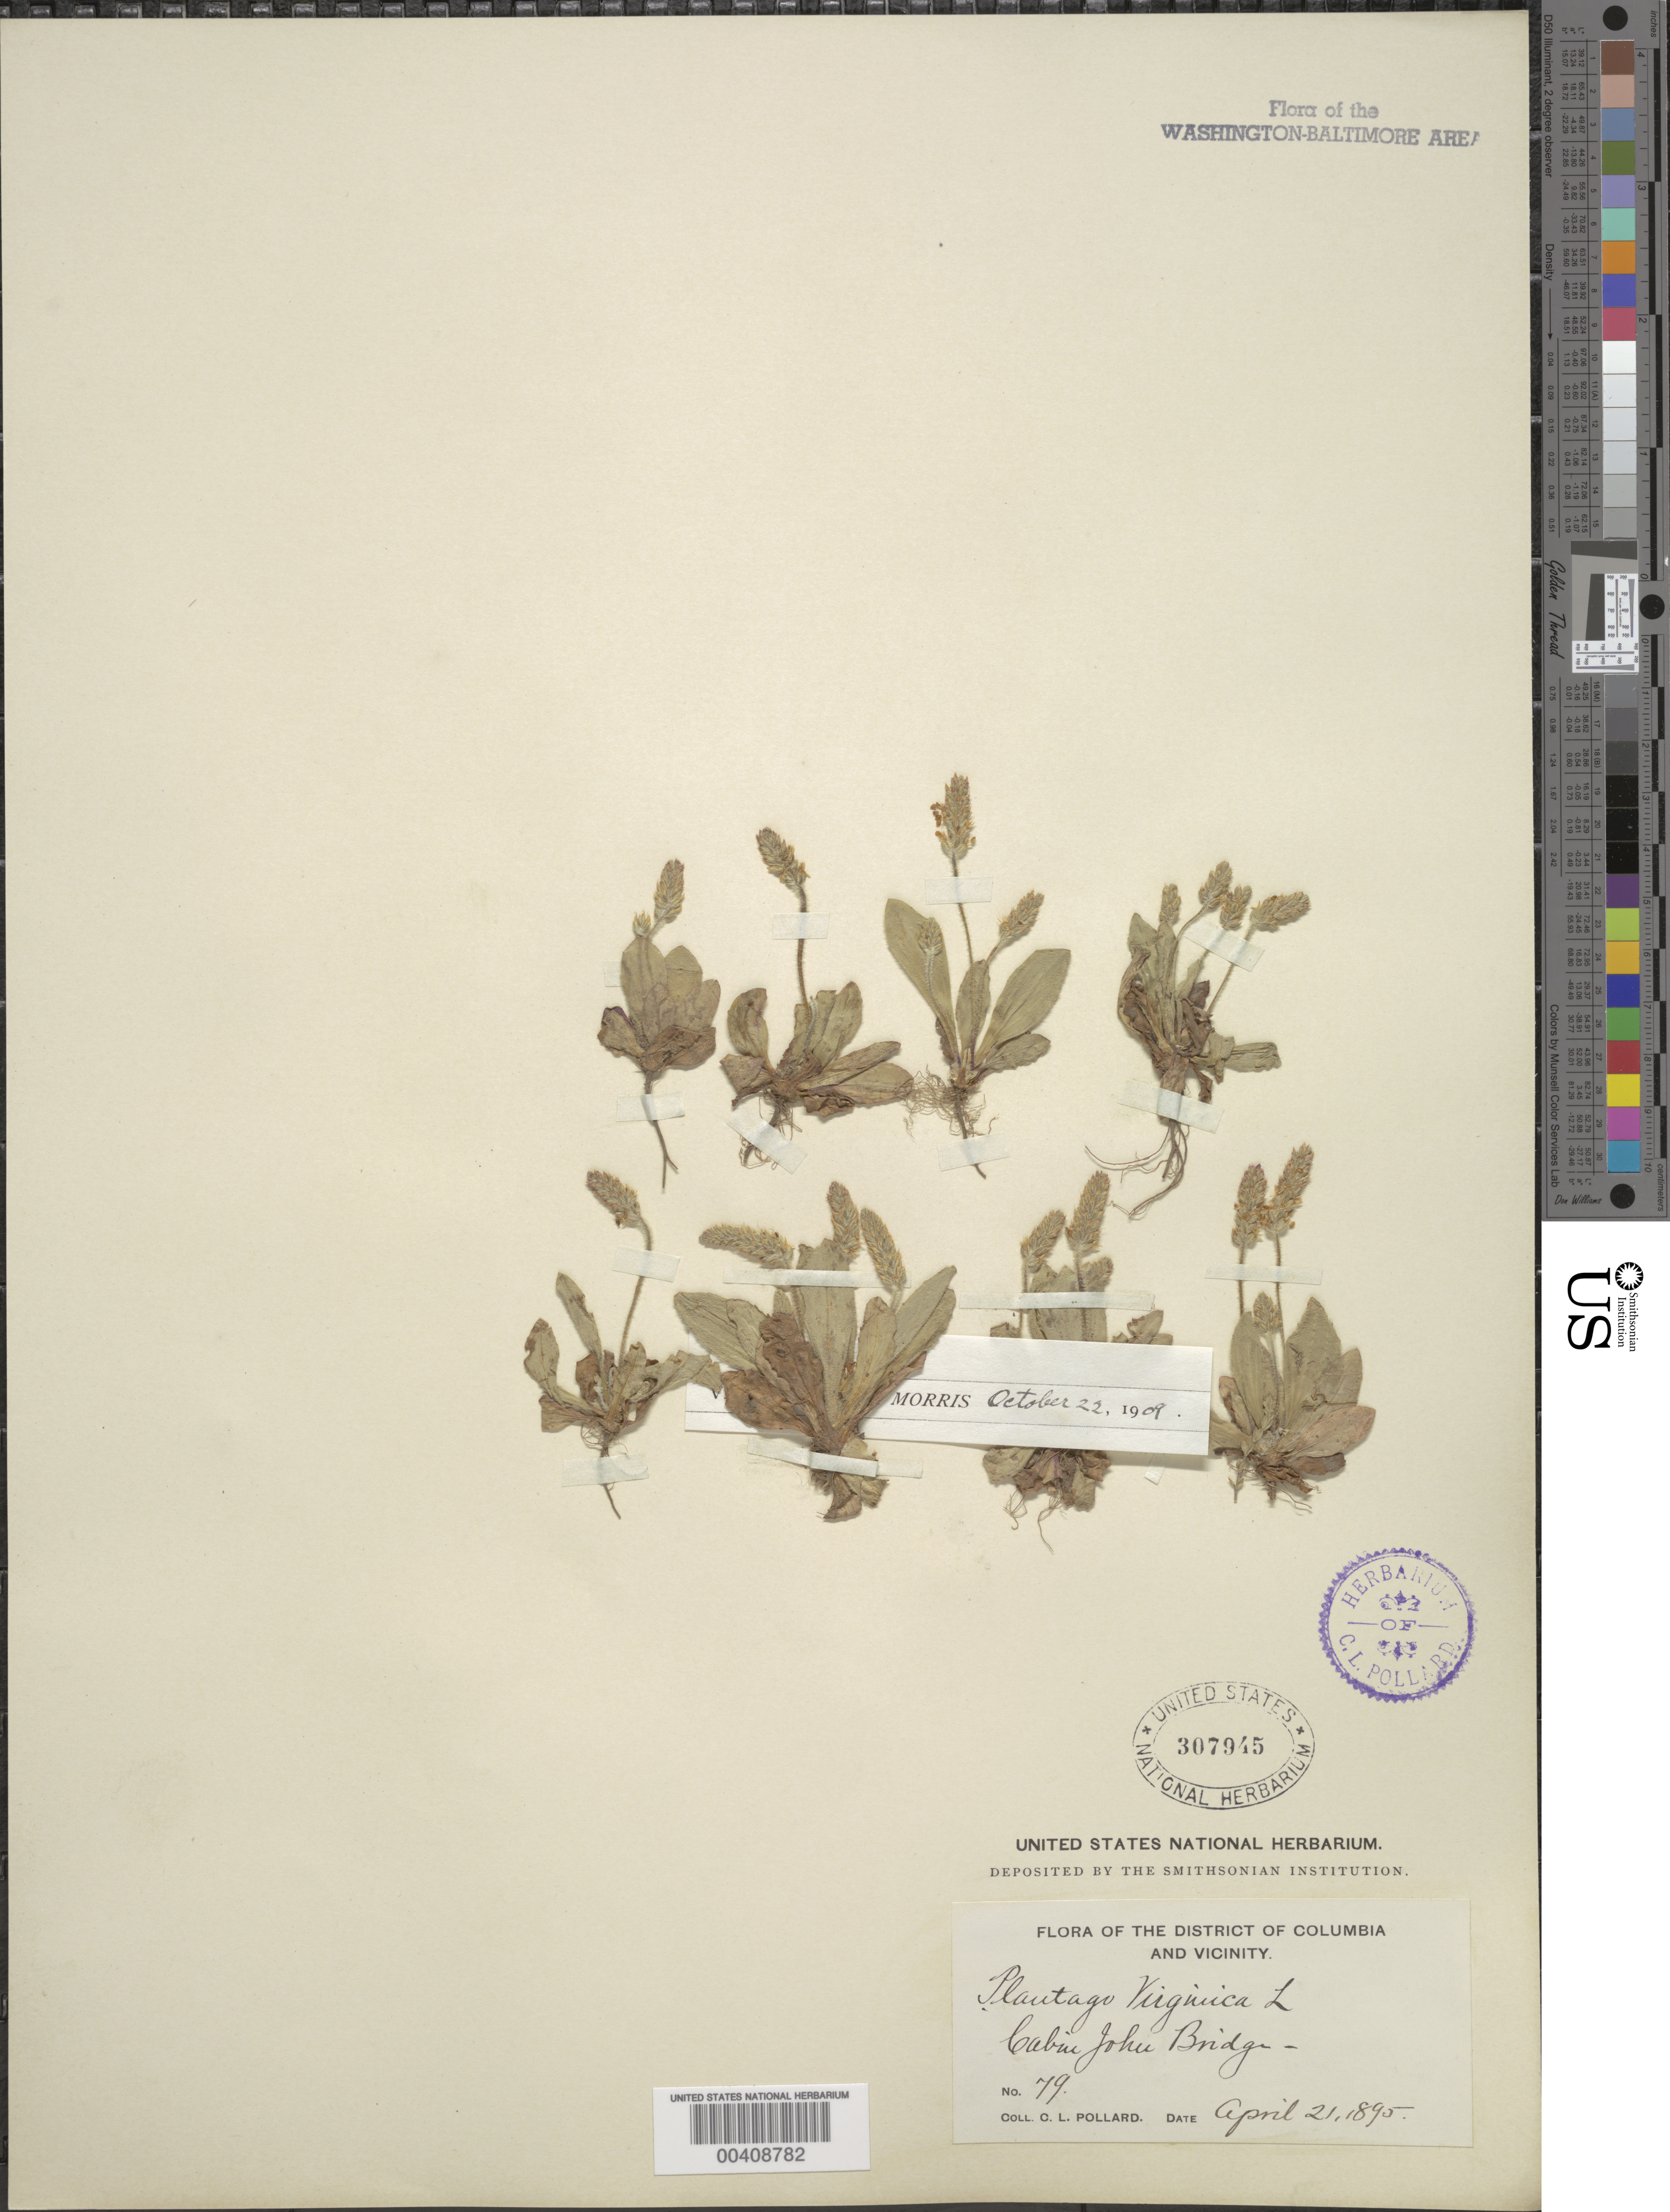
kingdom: Plantae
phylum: Tracheophyta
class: Magnoliopsida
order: Lamiales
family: Plantaginaceae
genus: Plantago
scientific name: Plantago virginica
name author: L.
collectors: C. L. Pollard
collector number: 79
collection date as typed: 21 Apr 1895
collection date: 1895-04-21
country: United States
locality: Cabin John Bridge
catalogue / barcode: US 307945